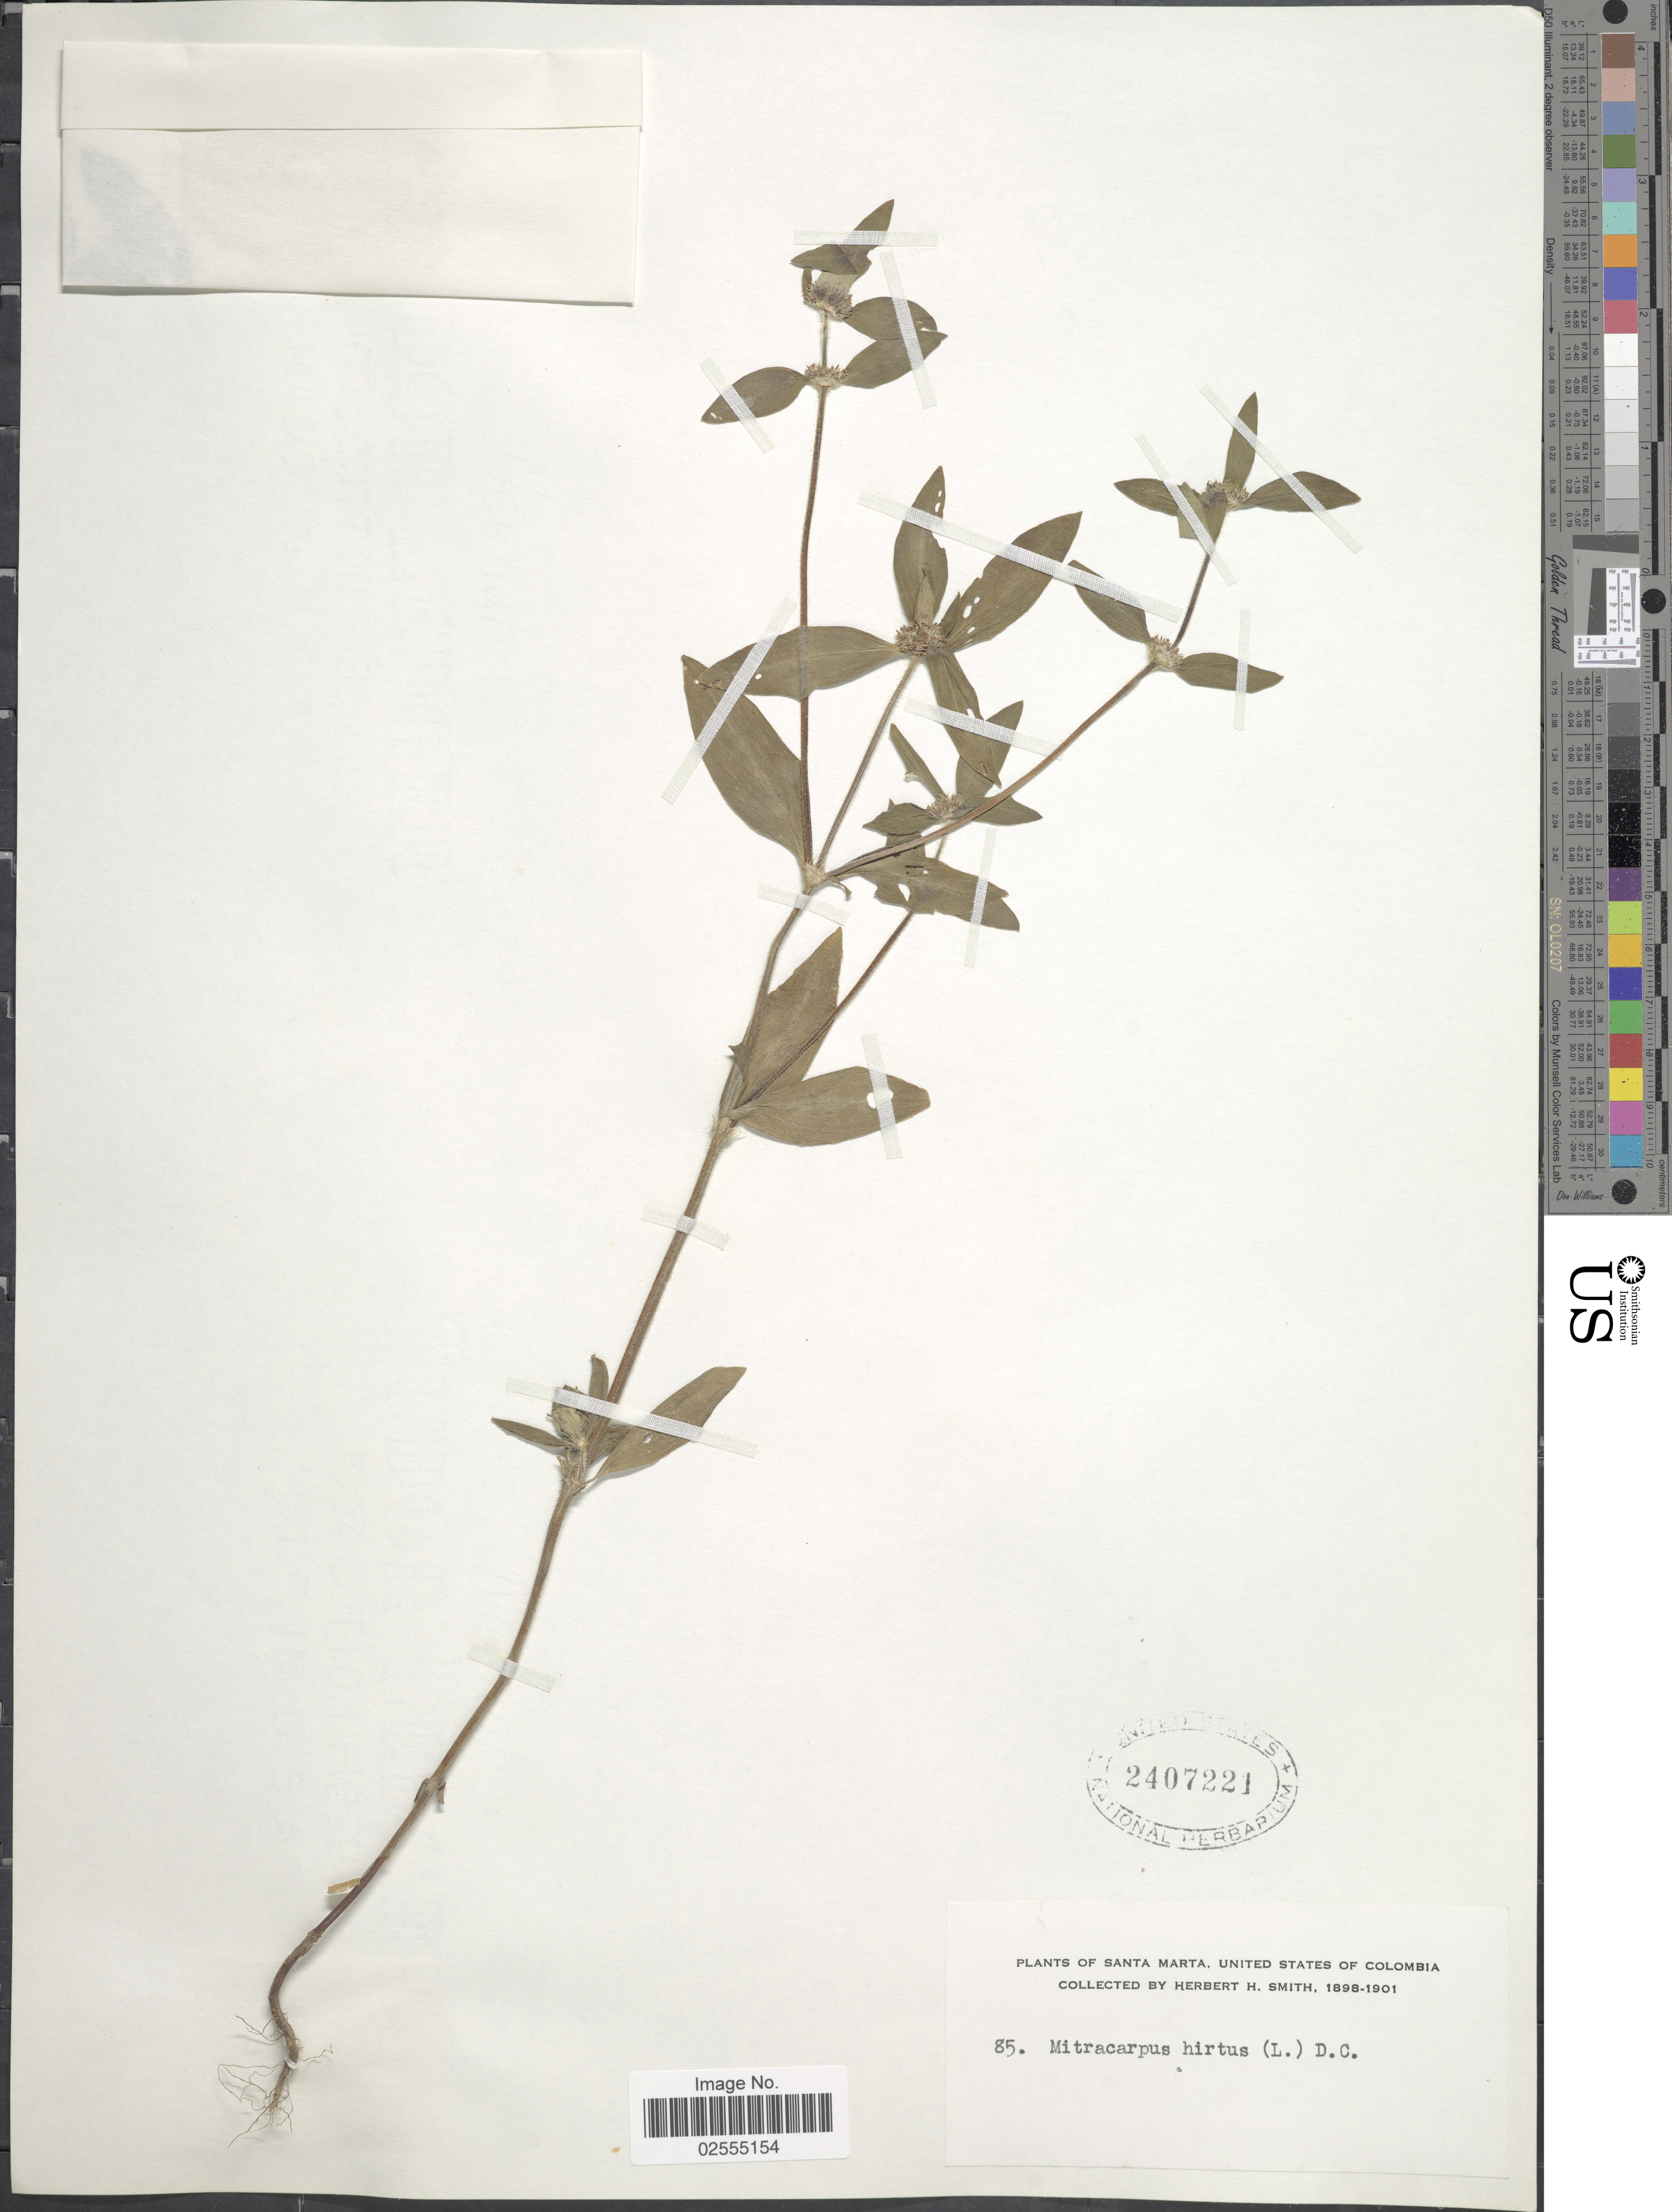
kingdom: Plantae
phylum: Tracheophyta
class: Magnoliopsida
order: Gentianales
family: Rubiaceae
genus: Mitracarpus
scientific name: Mitracarpus hirtus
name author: (L.) DC.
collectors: Herbert H. Smith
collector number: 85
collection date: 1898/1899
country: Colombia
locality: Santa Marta, United State of Colombia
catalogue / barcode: US 2407221